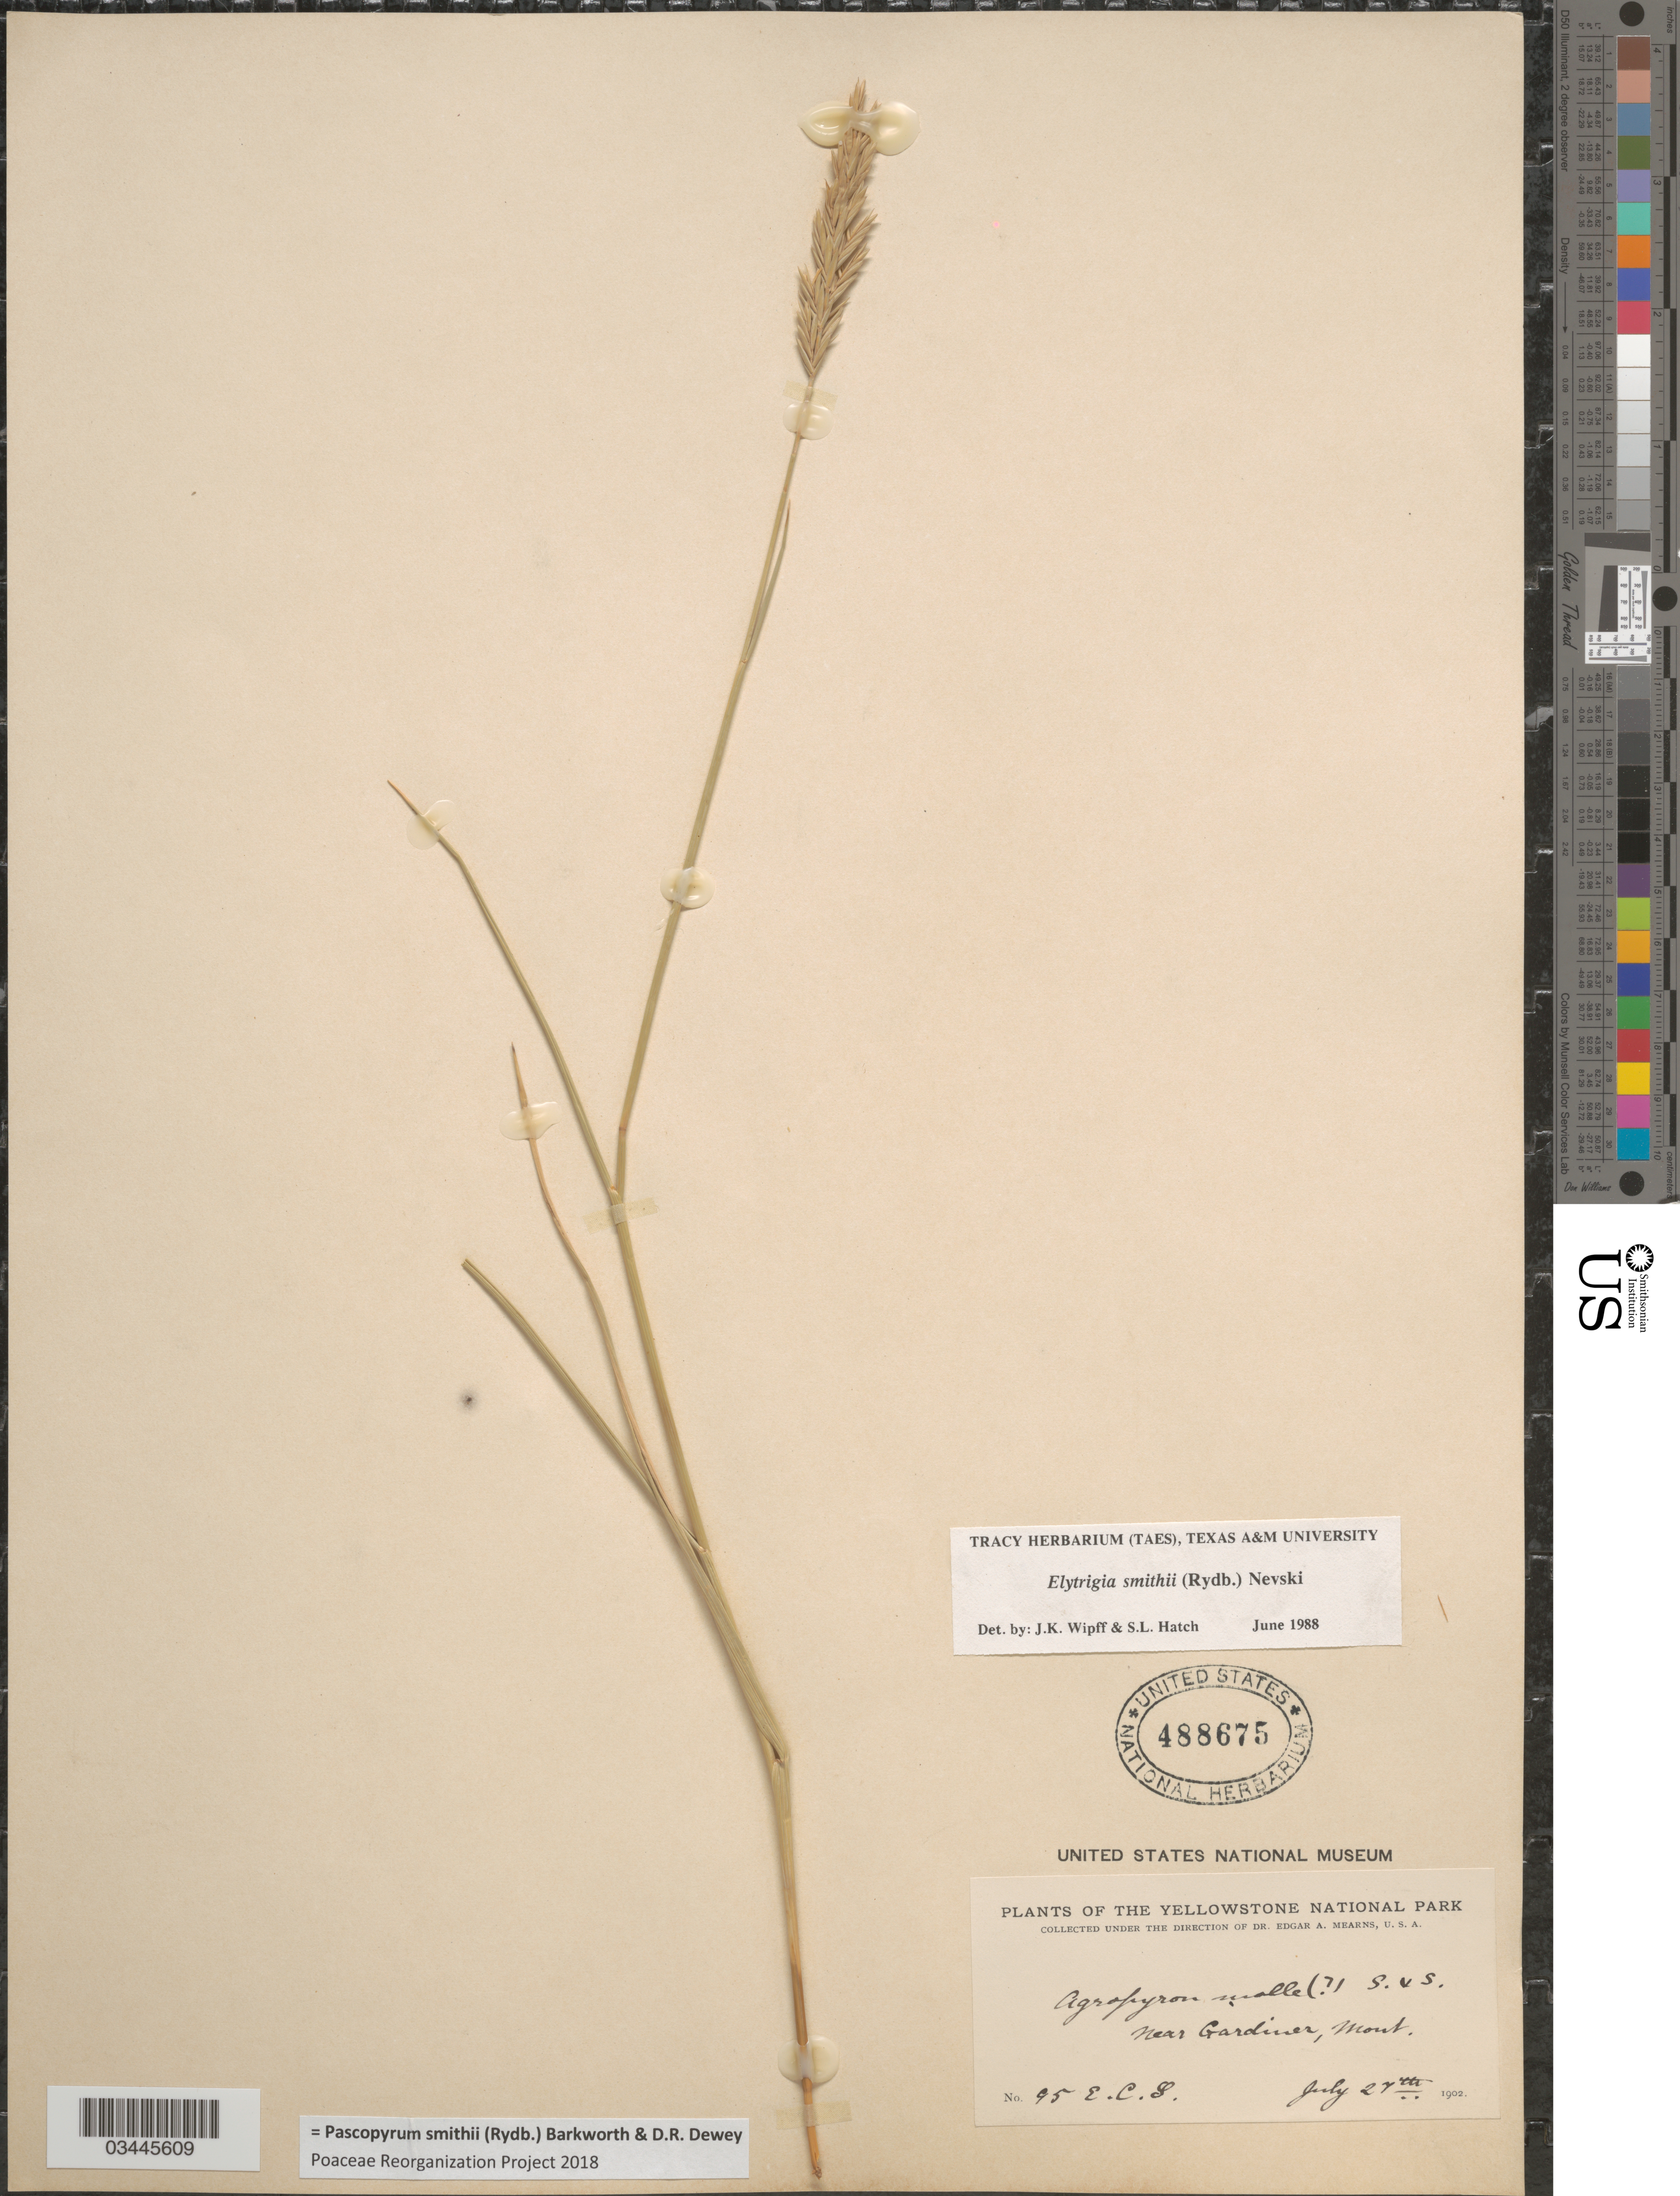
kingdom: Plantae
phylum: Tracheophyta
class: Liliopsida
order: Poales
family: Poaceae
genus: Pascopyrum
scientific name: Pascopyrum smithii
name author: (Rydb.) Barkworth & Dewey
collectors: E. C. Smith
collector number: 95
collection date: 1902-07-27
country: United States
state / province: Montana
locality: Yellowstone National Park. Near Gardiner.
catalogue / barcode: US 488675